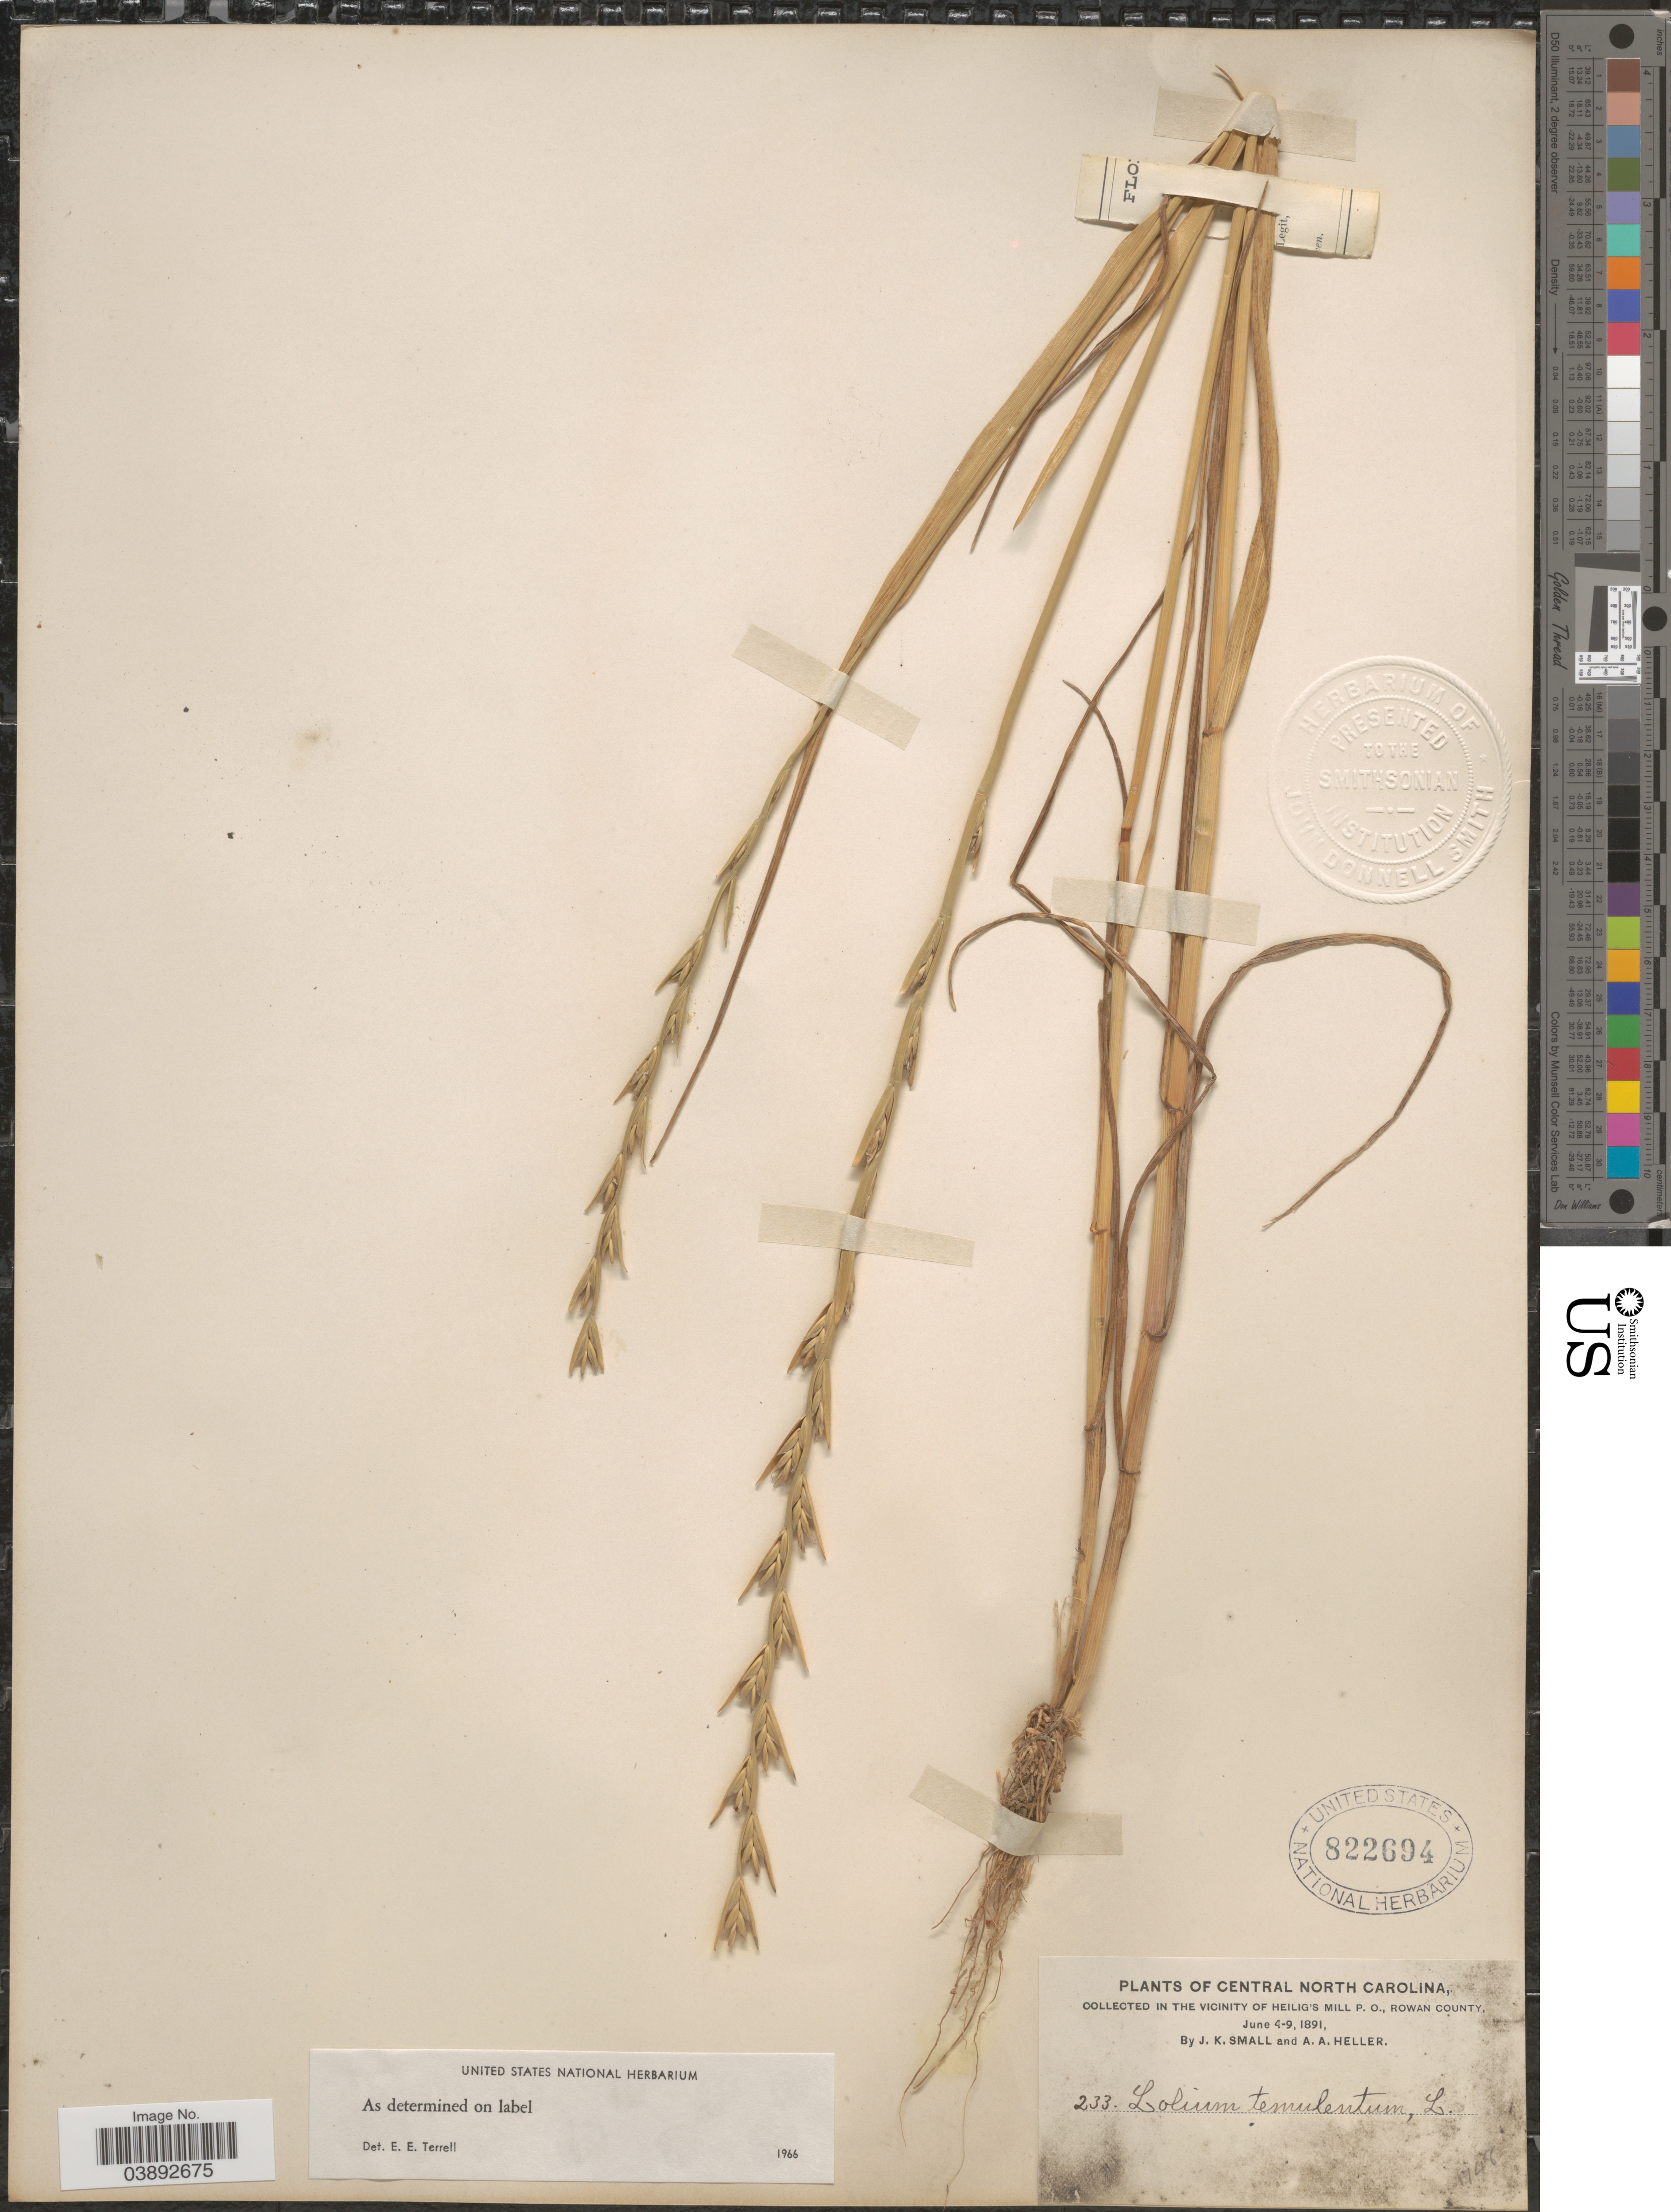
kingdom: Plantae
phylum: Tracheophyta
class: Liliopsida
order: Poales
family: Poaceae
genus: Lolium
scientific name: Lolium temulentum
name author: L.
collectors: J. K. Small & A. A. Heller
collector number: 233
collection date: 1891-06-04/1891-06-09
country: United States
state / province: North Carolina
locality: Central North Carolina, in the Vicinity of Heilig's Mill P. O., Rowan County.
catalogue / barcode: US 822694